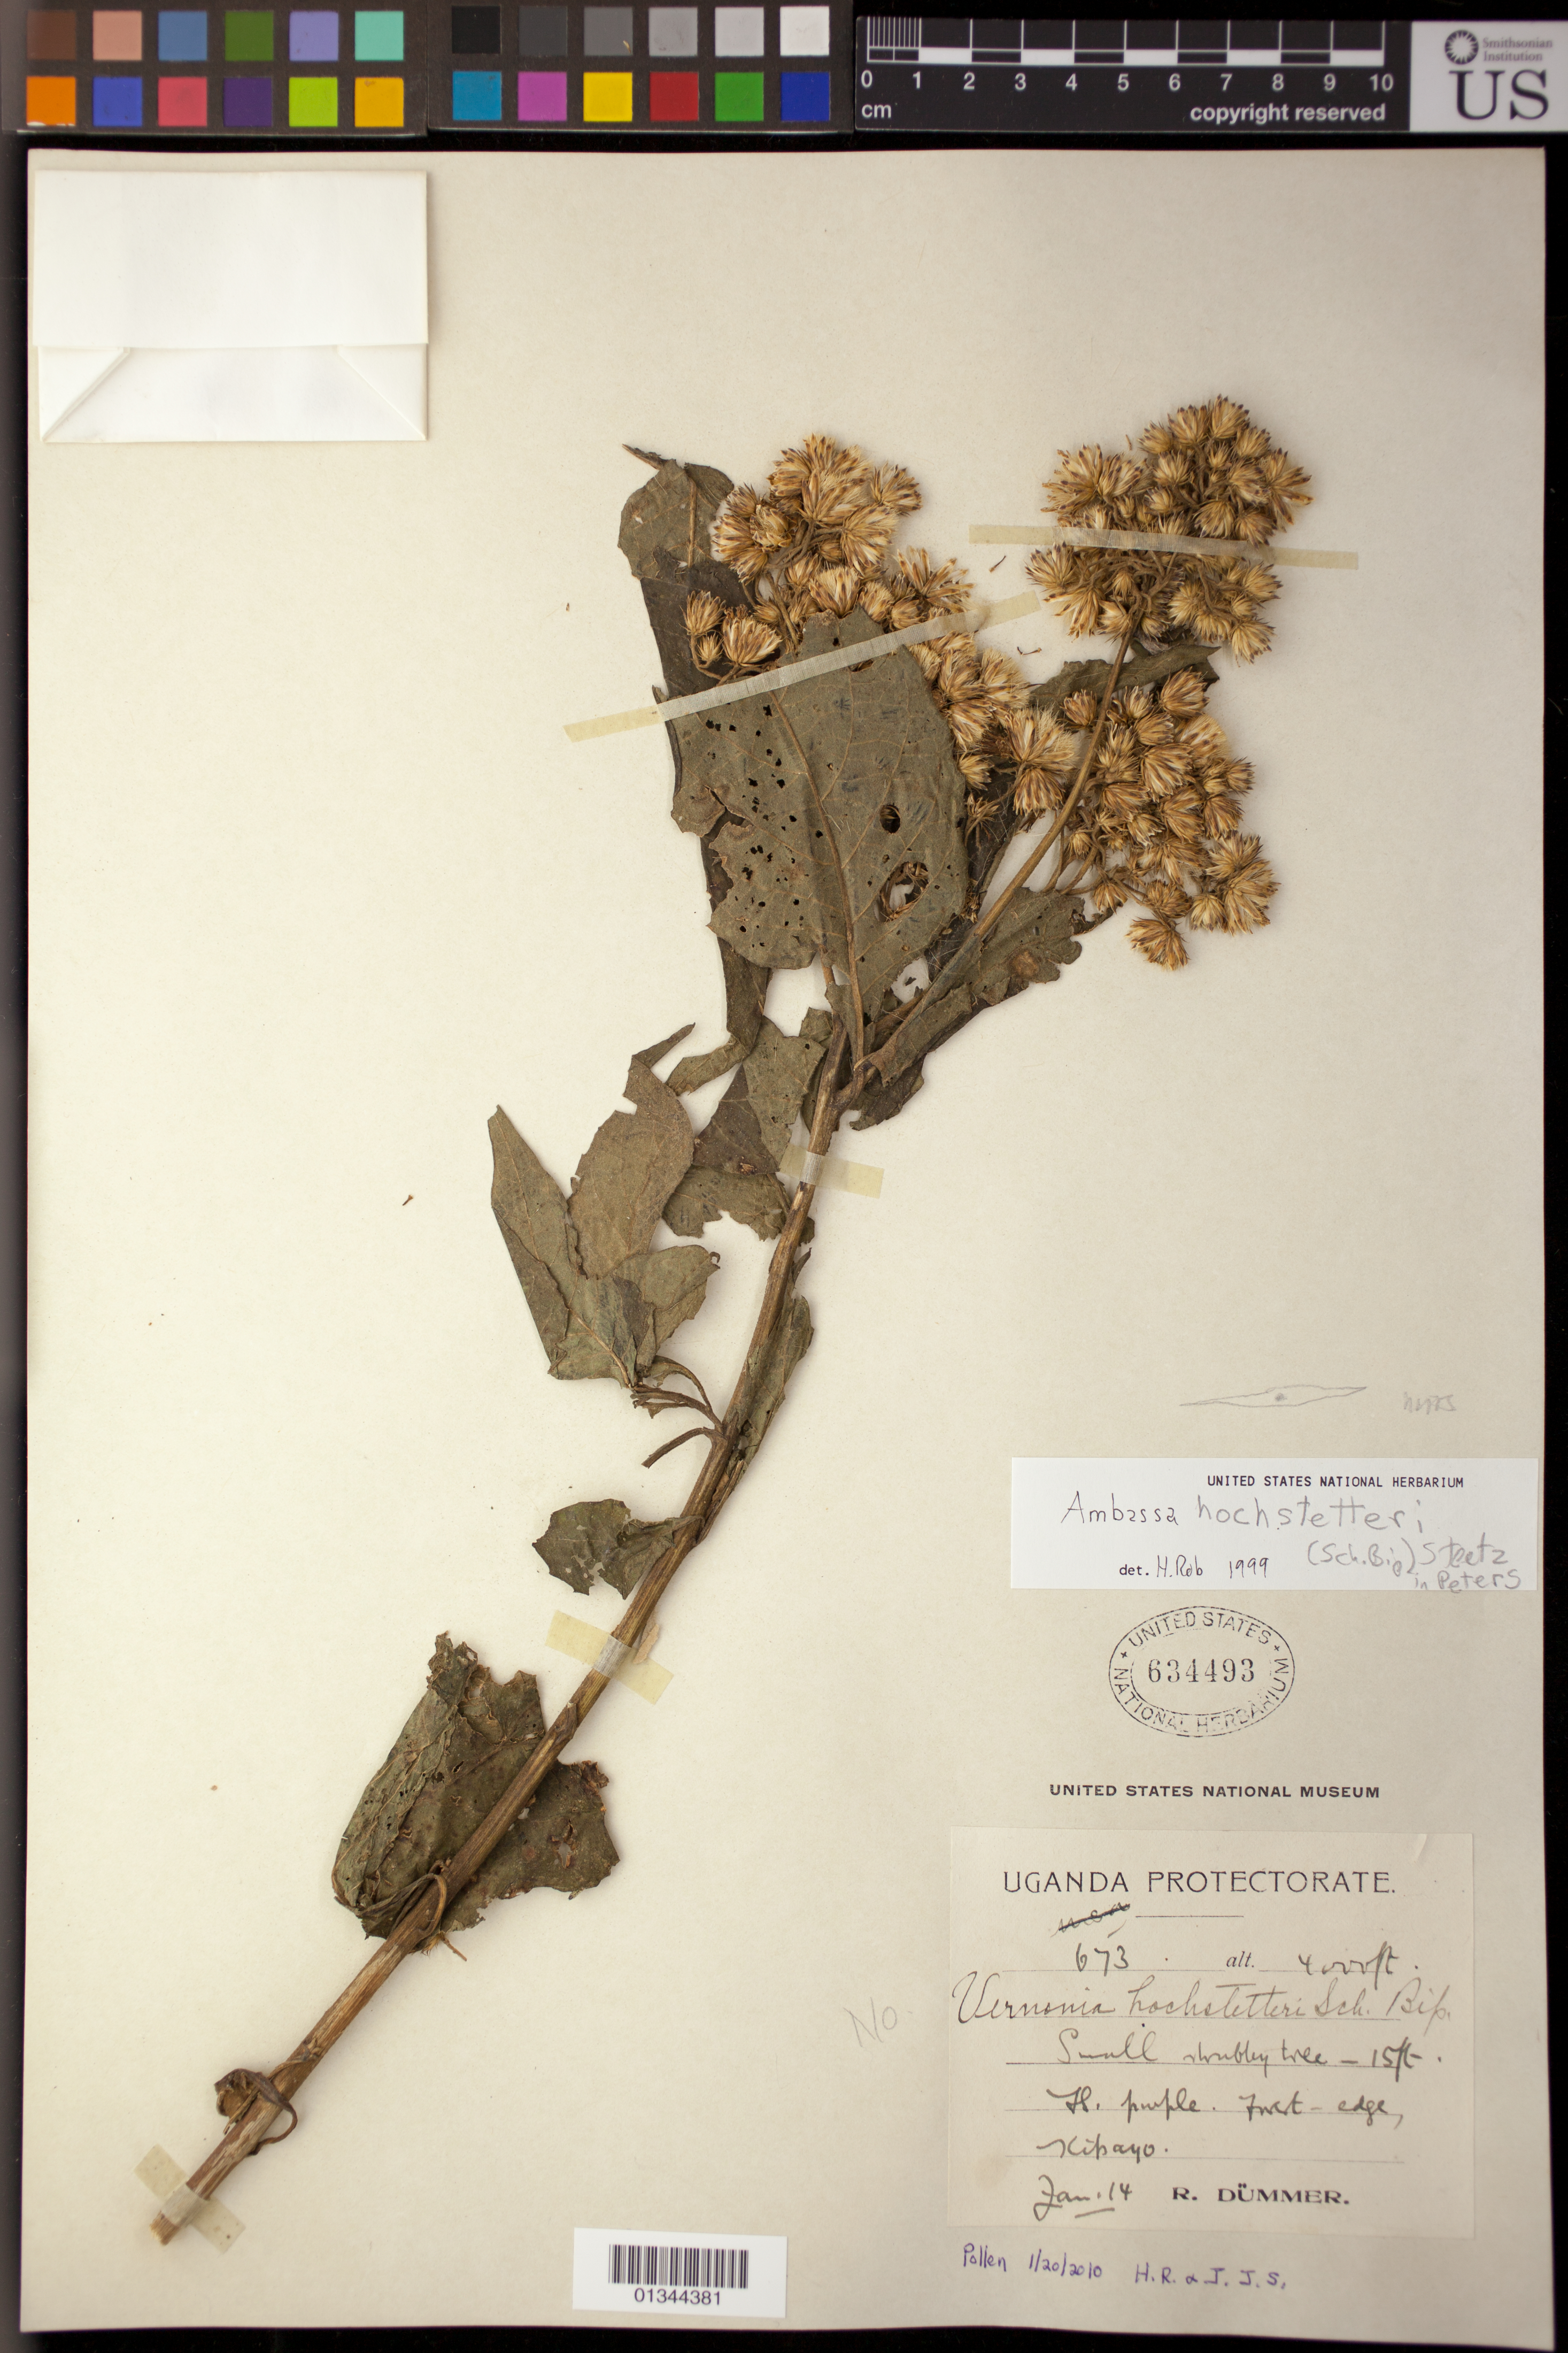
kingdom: Plantae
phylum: Tracheophyta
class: Magnoliopsida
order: Asterales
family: Asteraceae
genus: Ambassa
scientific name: Ambassa hochstetteri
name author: (Sch. Bip. ex Walp.) Steetz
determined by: Robinson, H. E., (US), Smithsonian Institution - National Museum of Natural History (UNITED STATES)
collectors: R. Dümmer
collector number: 673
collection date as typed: Jan.14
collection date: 1914-01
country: Uganda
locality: Kipayo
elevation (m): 1219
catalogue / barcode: US 634493